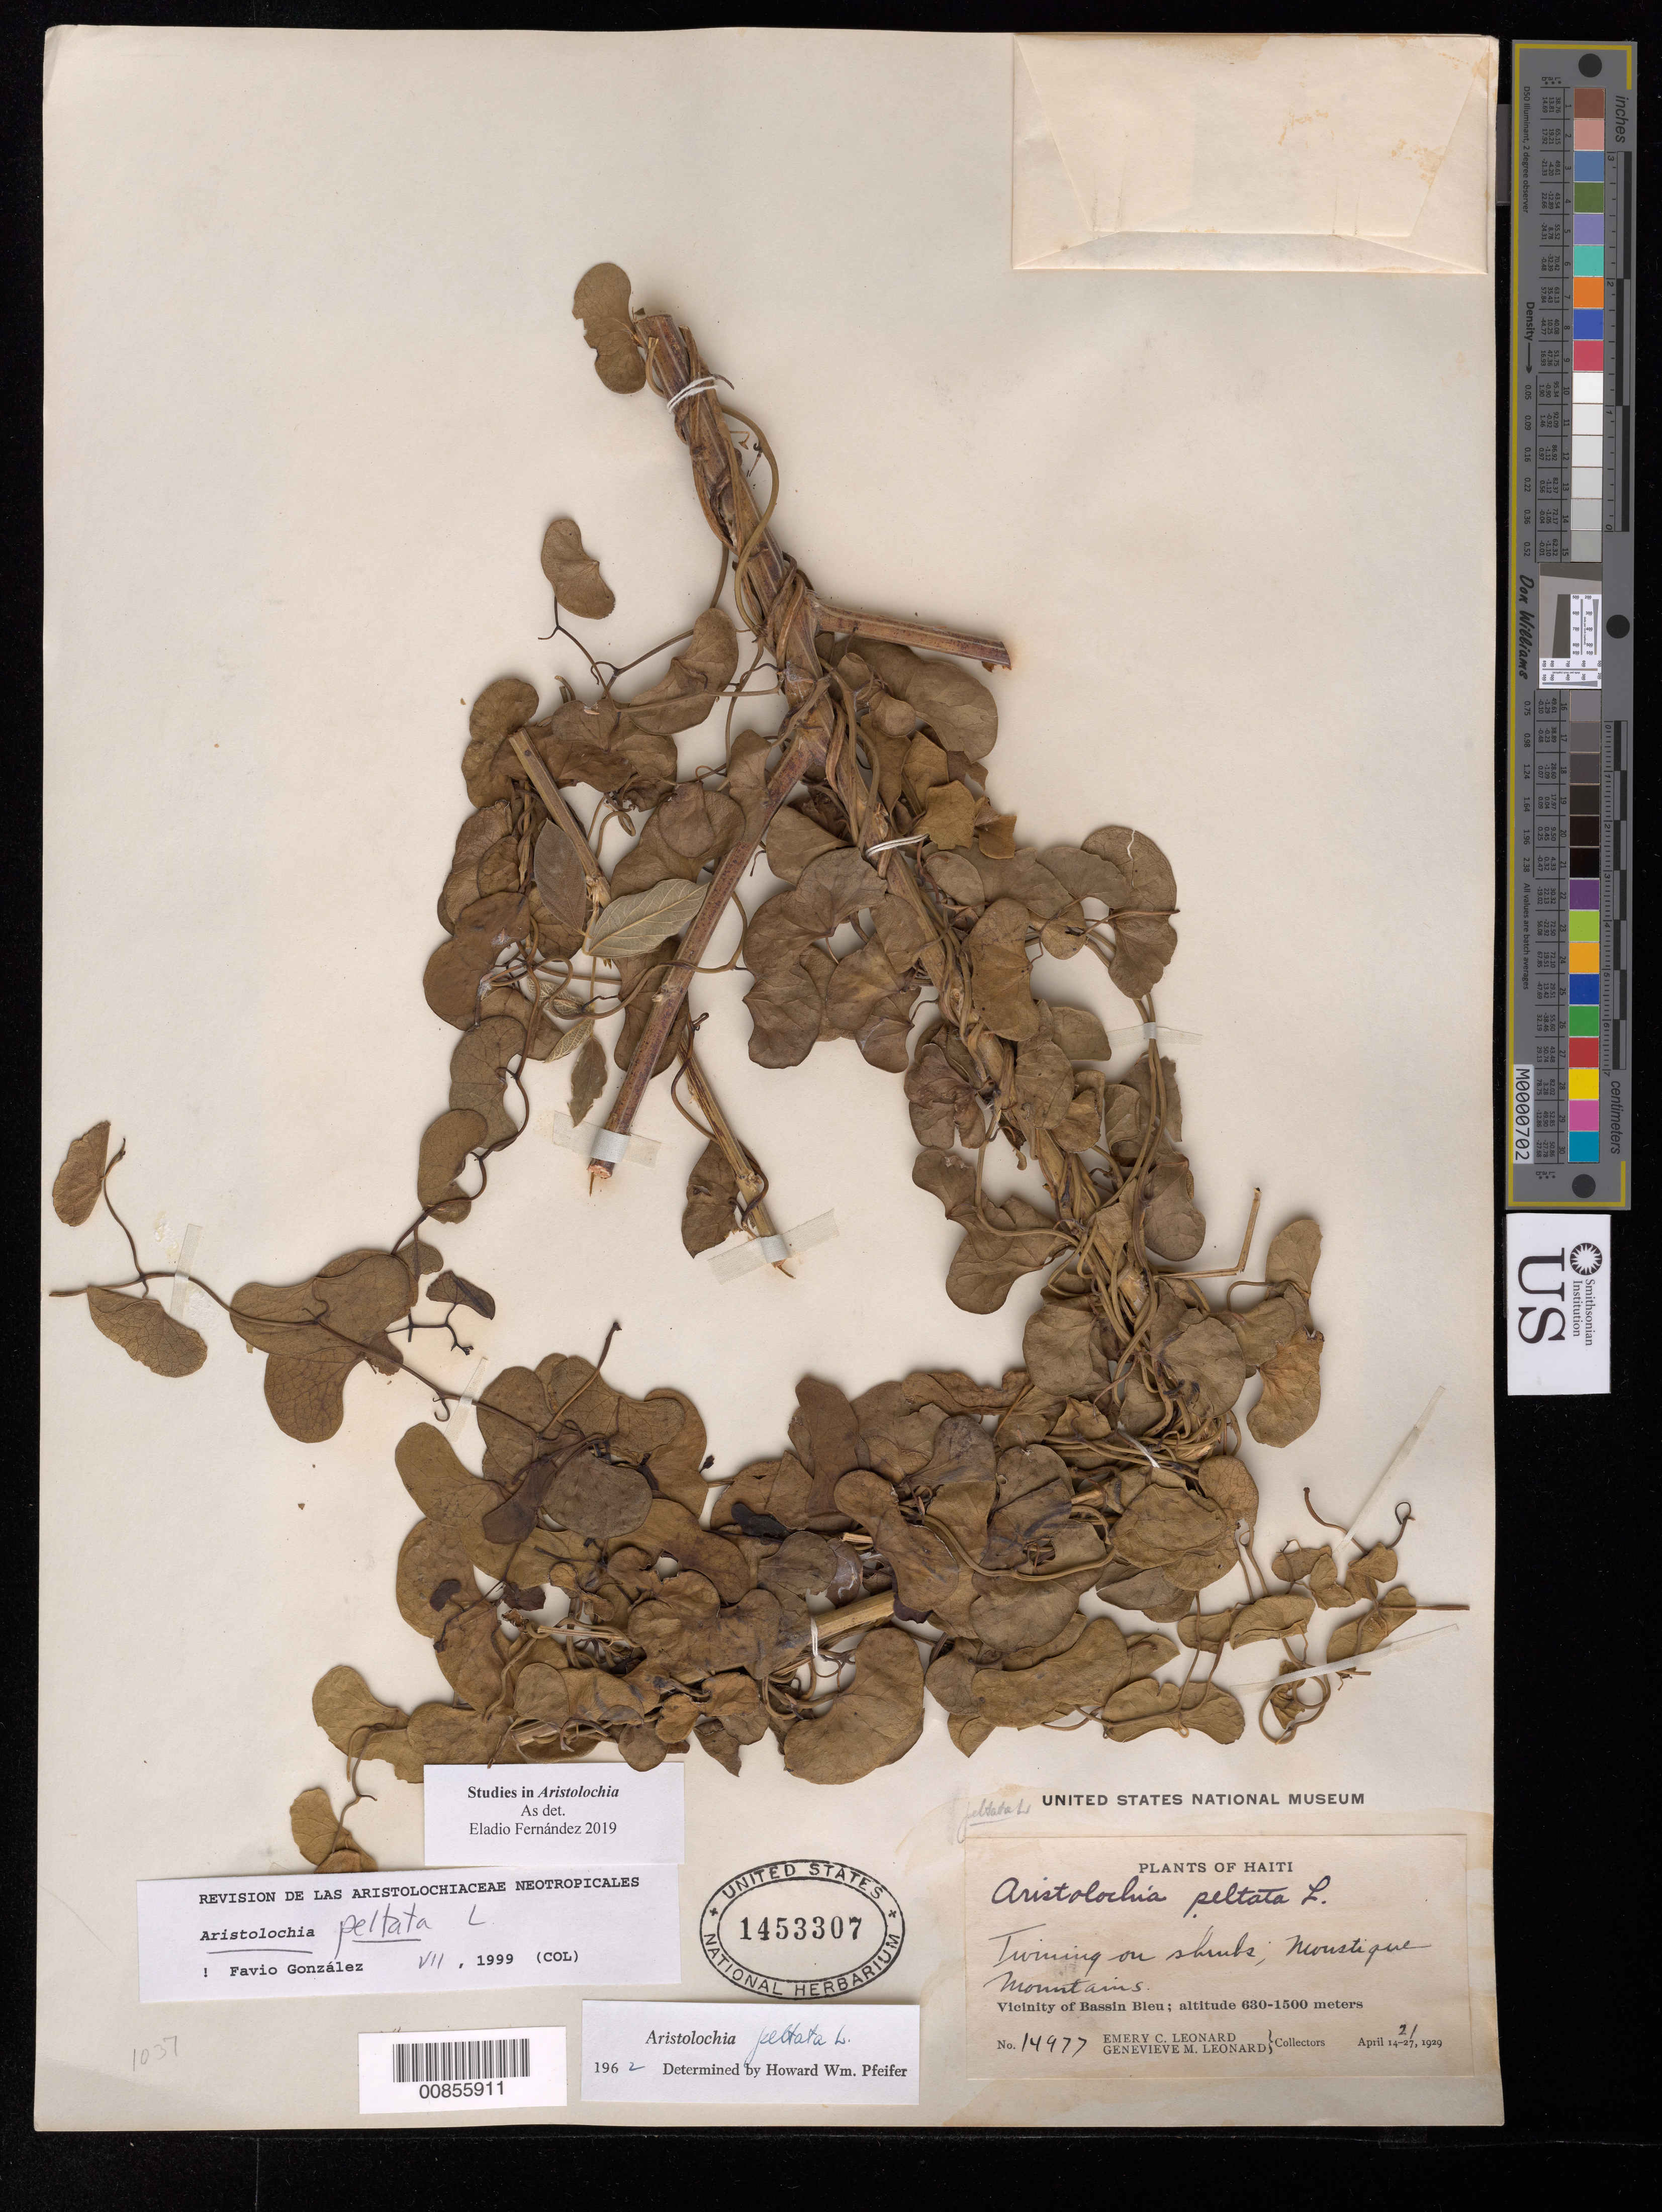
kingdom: Plantae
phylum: Tracheophyta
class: Magnoliopsida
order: Piperales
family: Aristolochiaceae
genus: Aristolochia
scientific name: Aristolochia peltata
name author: L.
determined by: González, F., (COL), Universidad Nacional de Colombia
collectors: E. C. Leonard & G. M. Leonard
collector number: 14977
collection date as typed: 21 Apr 1929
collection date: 1929-04-21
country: Haiti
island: Hispaniola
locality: Vicinity of Bassin Bleu. Moustique Mountains.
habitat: Twining on shrubs.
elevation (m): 630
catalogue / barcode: US 1453307